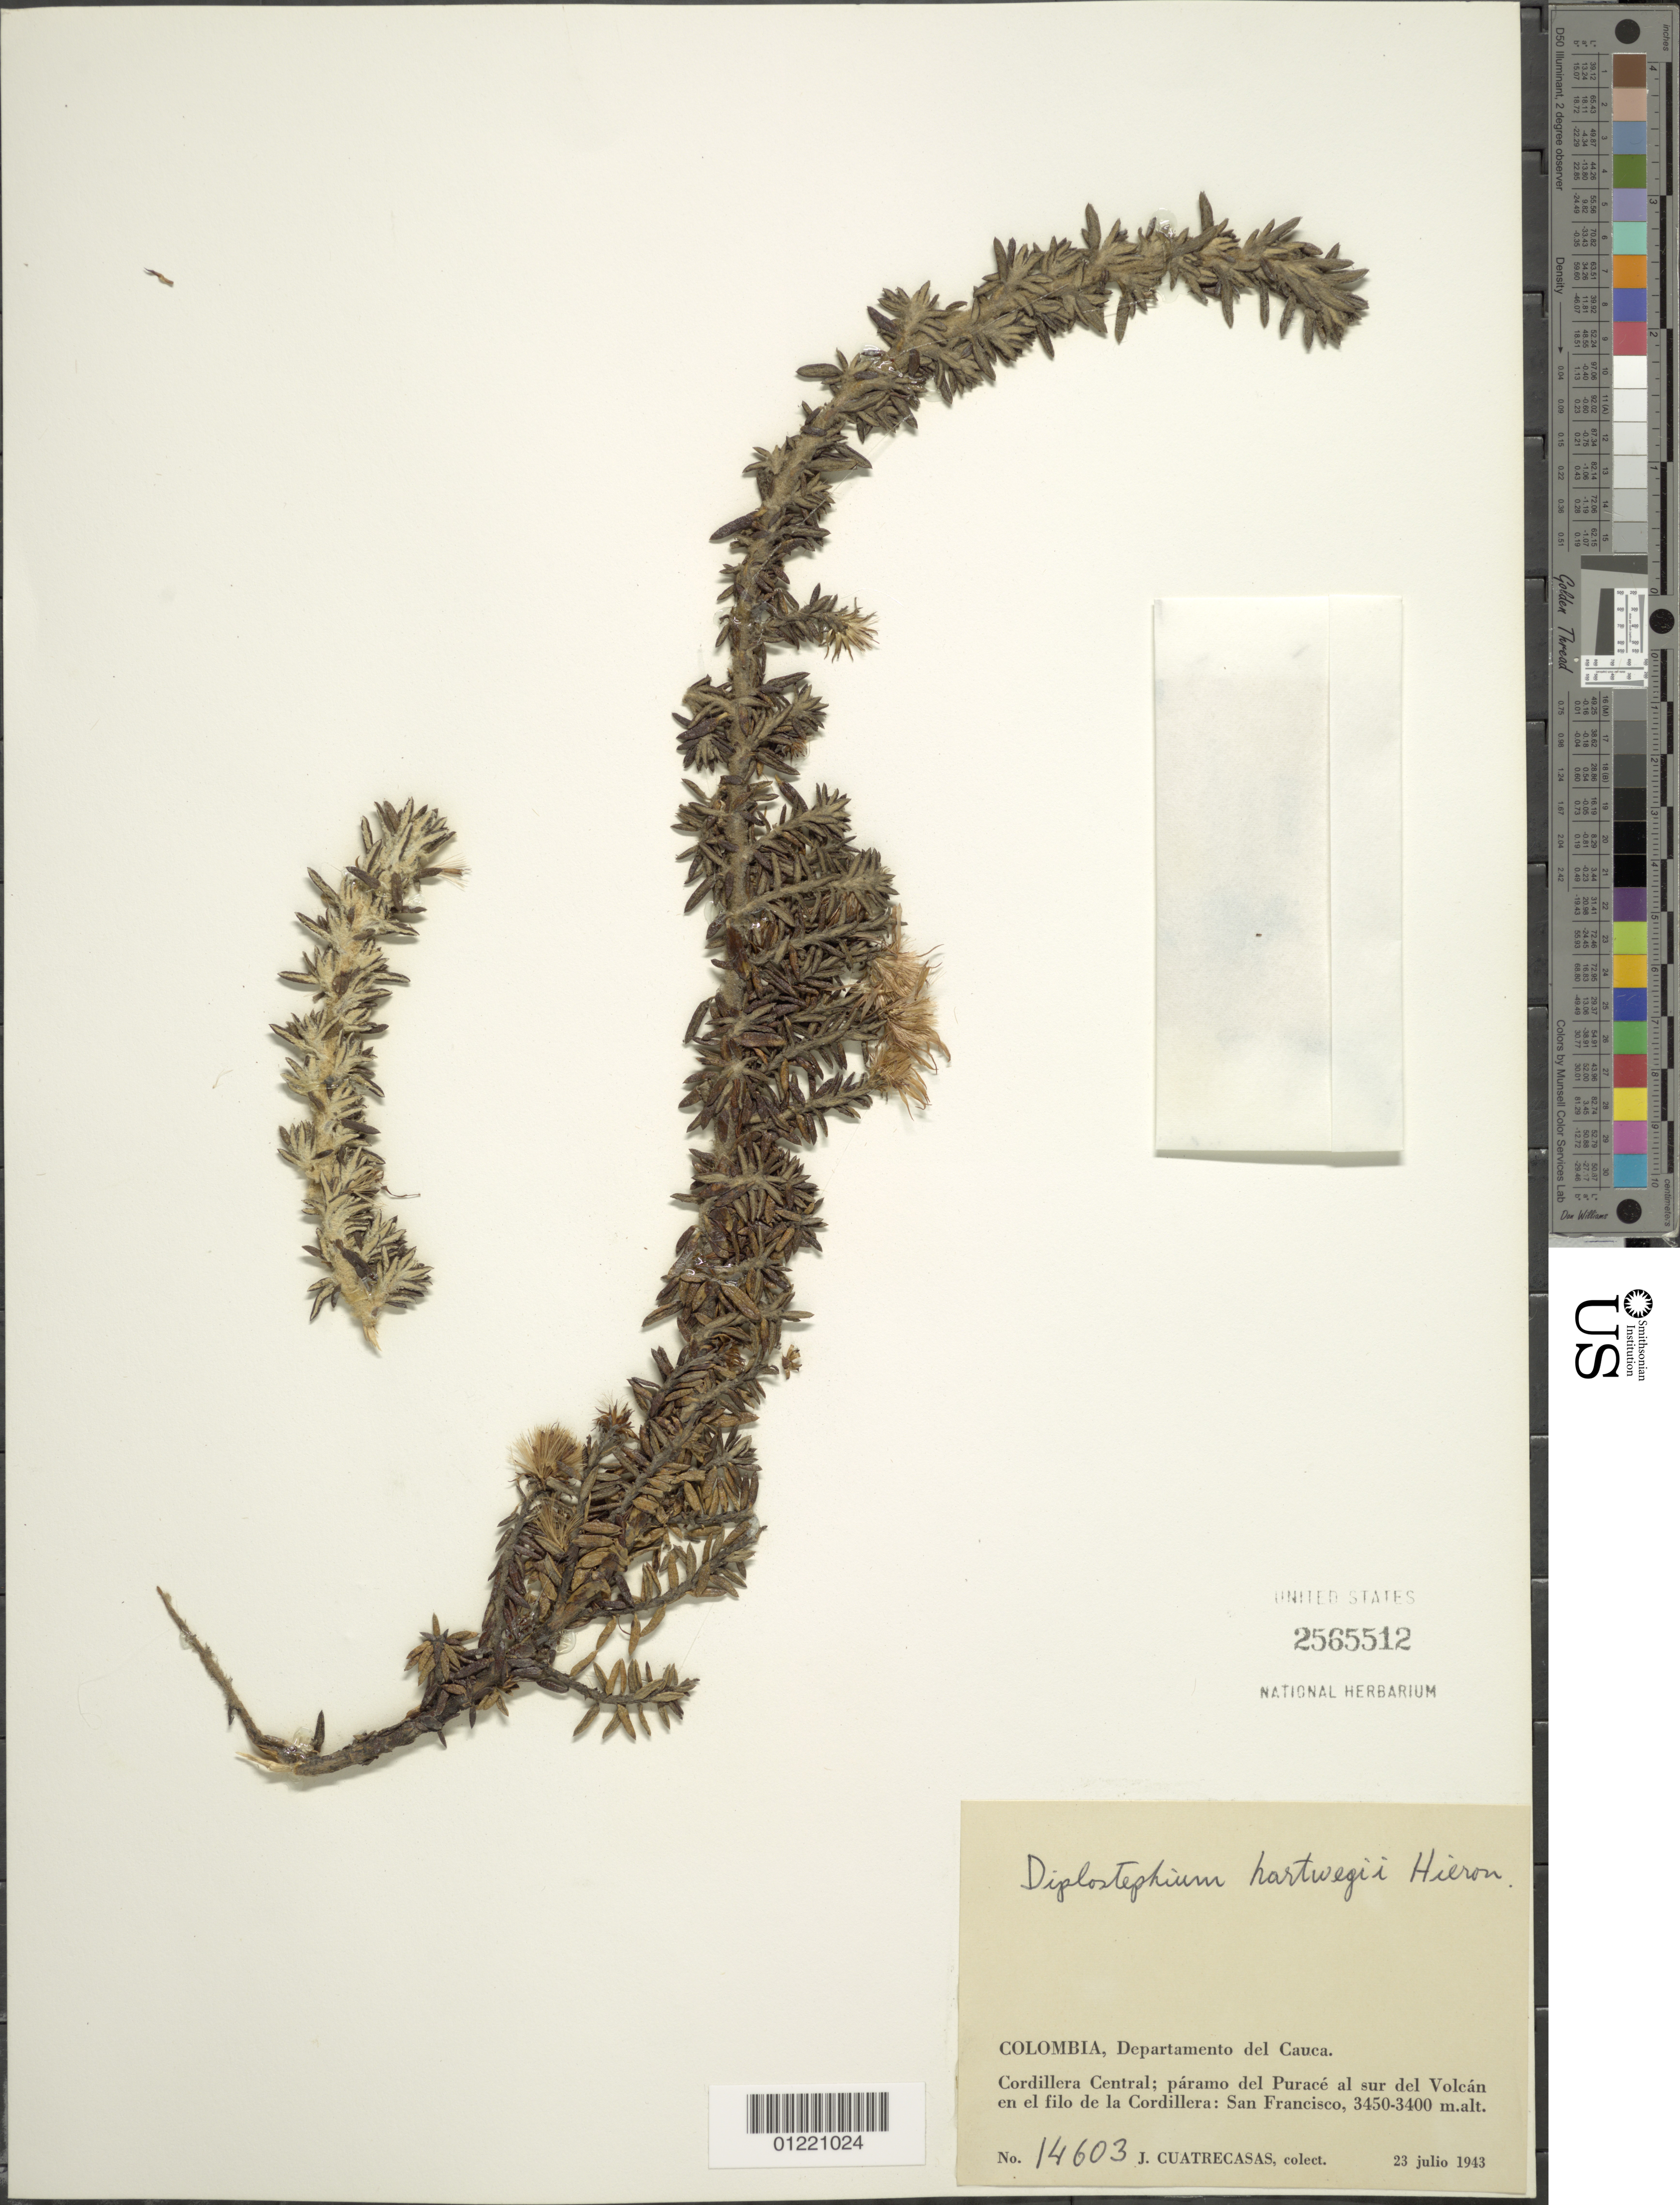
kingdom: Plantae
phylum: Tracheophyta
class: Magnoliopsida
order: Asterales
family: Asteraceae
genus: Diplostephium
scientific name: Diplostephium hartwegii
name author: Hieron.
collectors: J. Cuatrecasas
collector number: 14603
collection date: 1943-07-23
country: Colombia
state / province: Cauca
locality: Cordillera Central, páramo del Puracé al sur del Volcán en el filo de la Cordillera, San Francisco.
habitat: paramo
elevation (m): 3400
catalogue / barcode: US 2565512